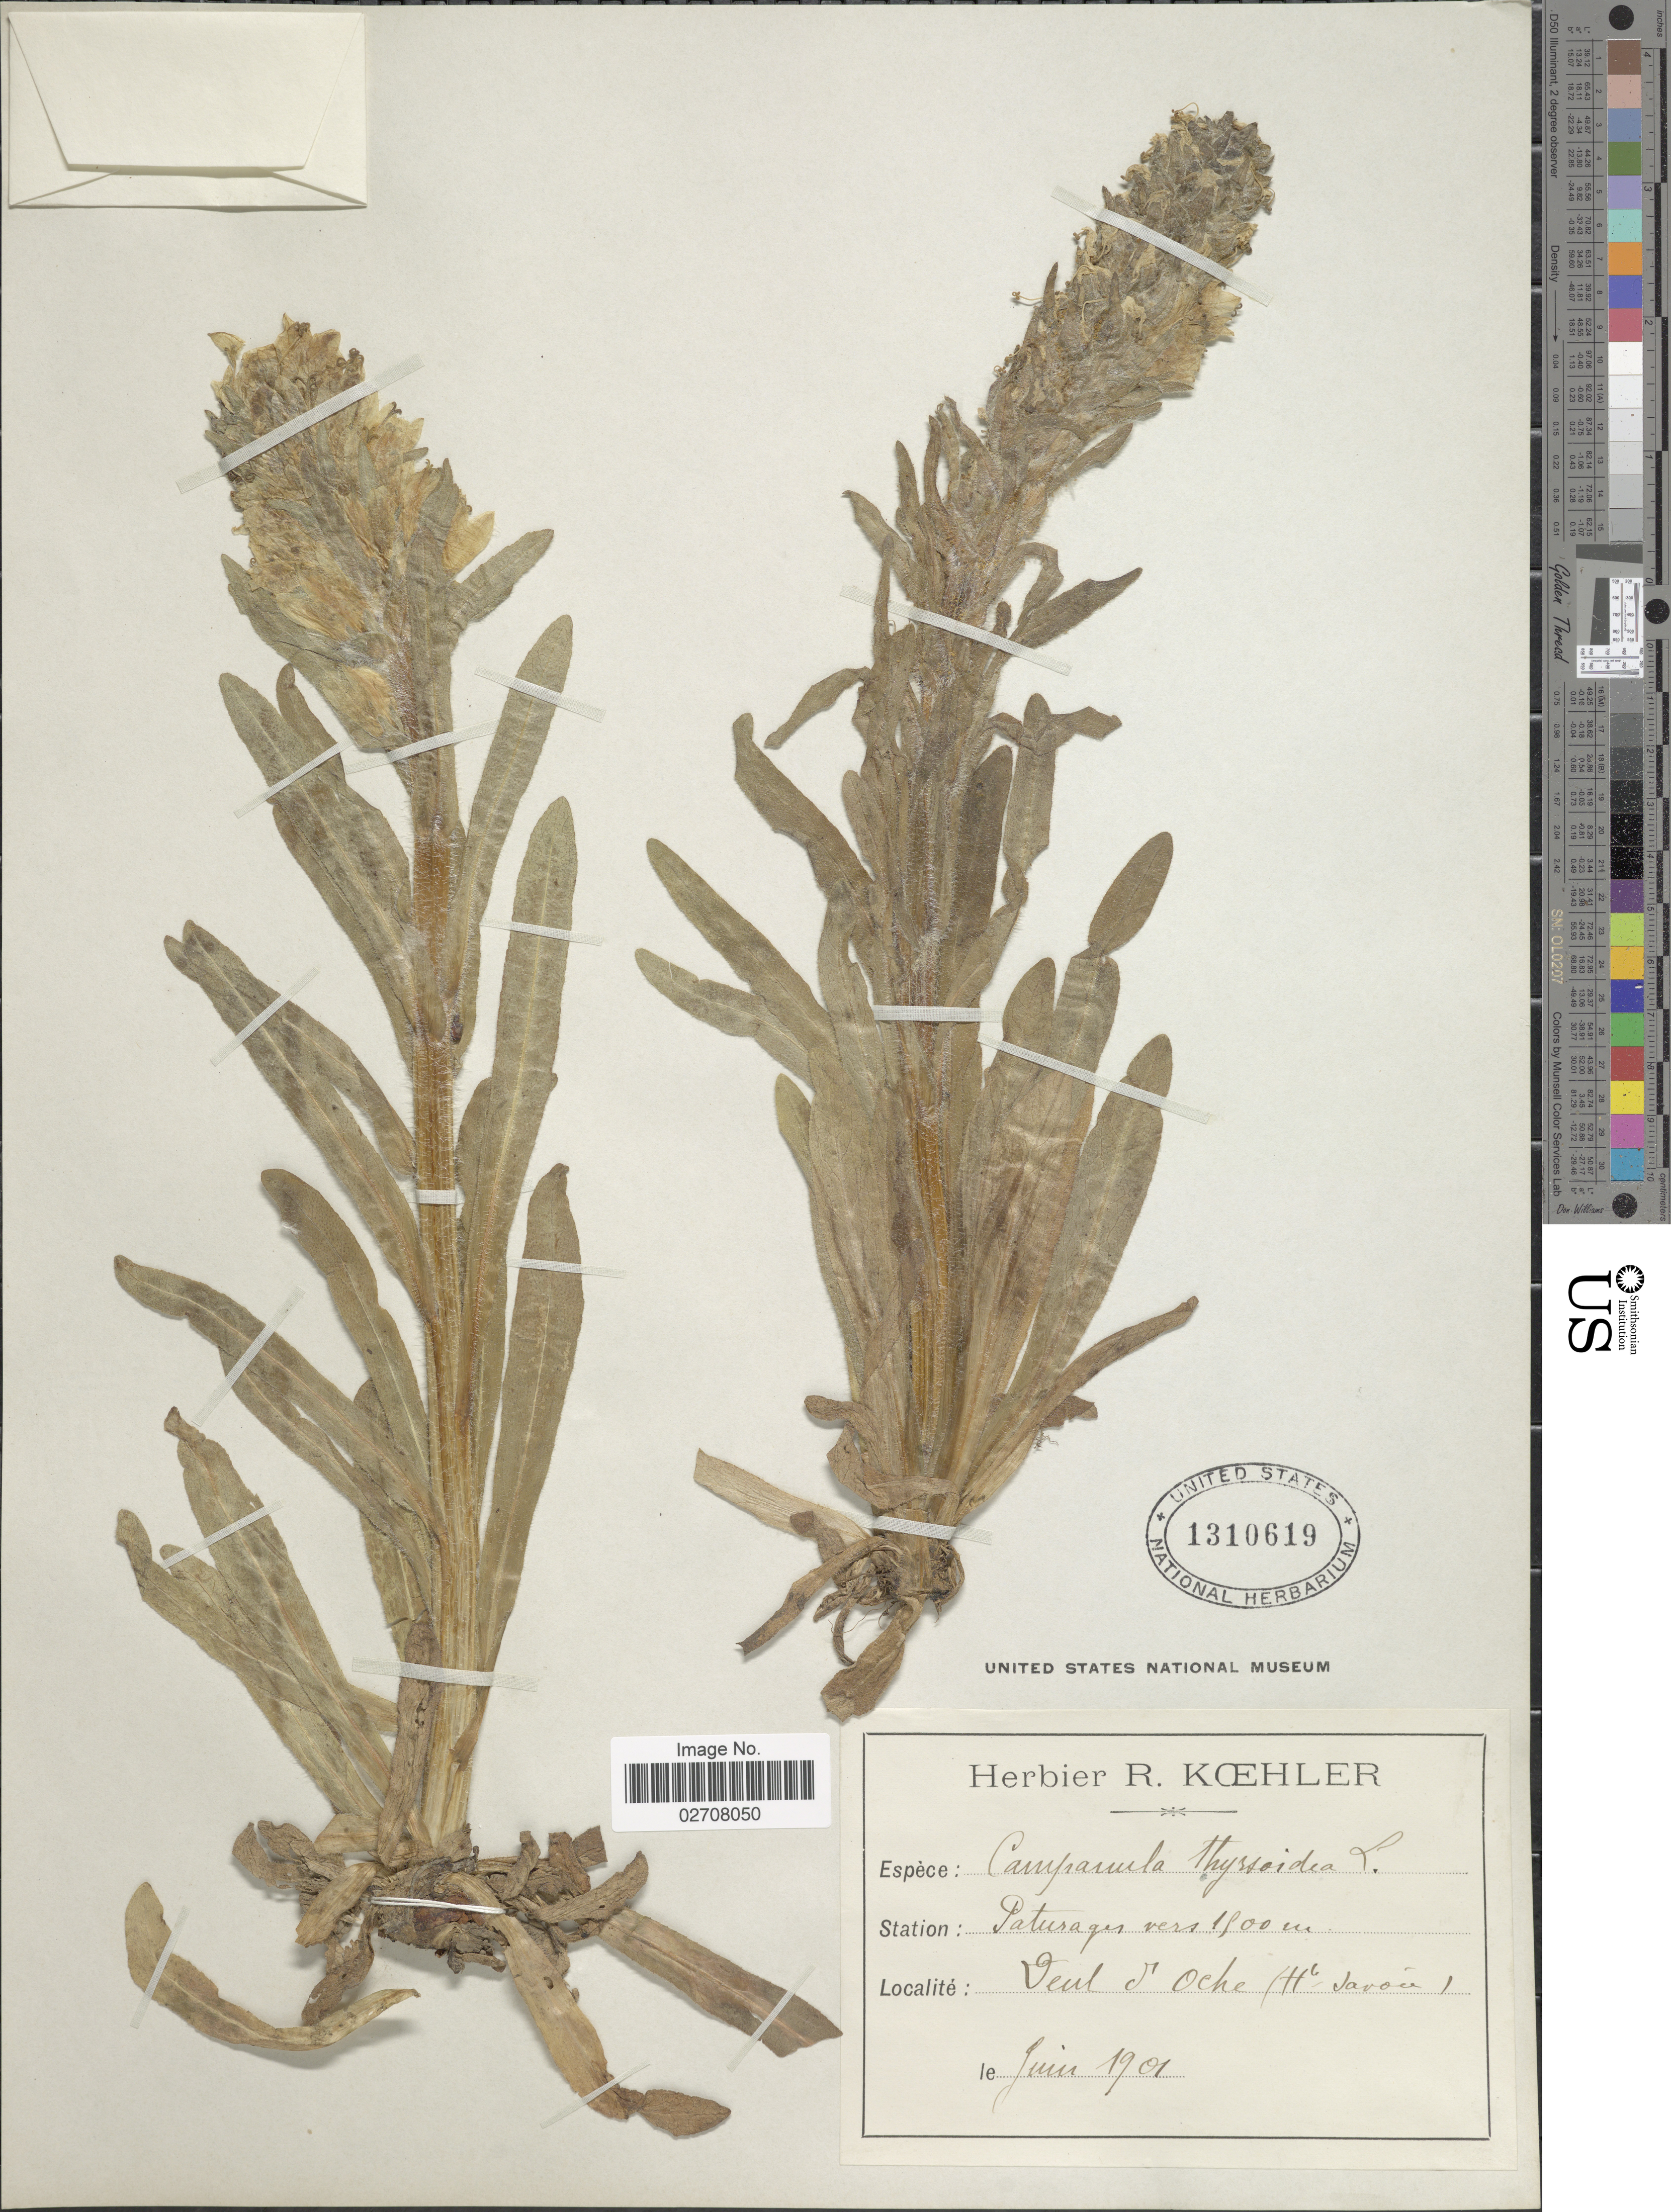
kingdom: Plantae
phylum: Tracheophyta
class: Magnoliopsida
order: Asterales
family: Campanulaceae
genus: Campanula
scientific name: Campanula thyrsoides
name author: L.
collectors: Ex herb. R. Koehler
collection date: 1901-06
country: France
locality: Paturages vers, Dent d'Oche Att Javoice [interpreted]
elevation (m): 1900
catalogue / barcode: US 1310619